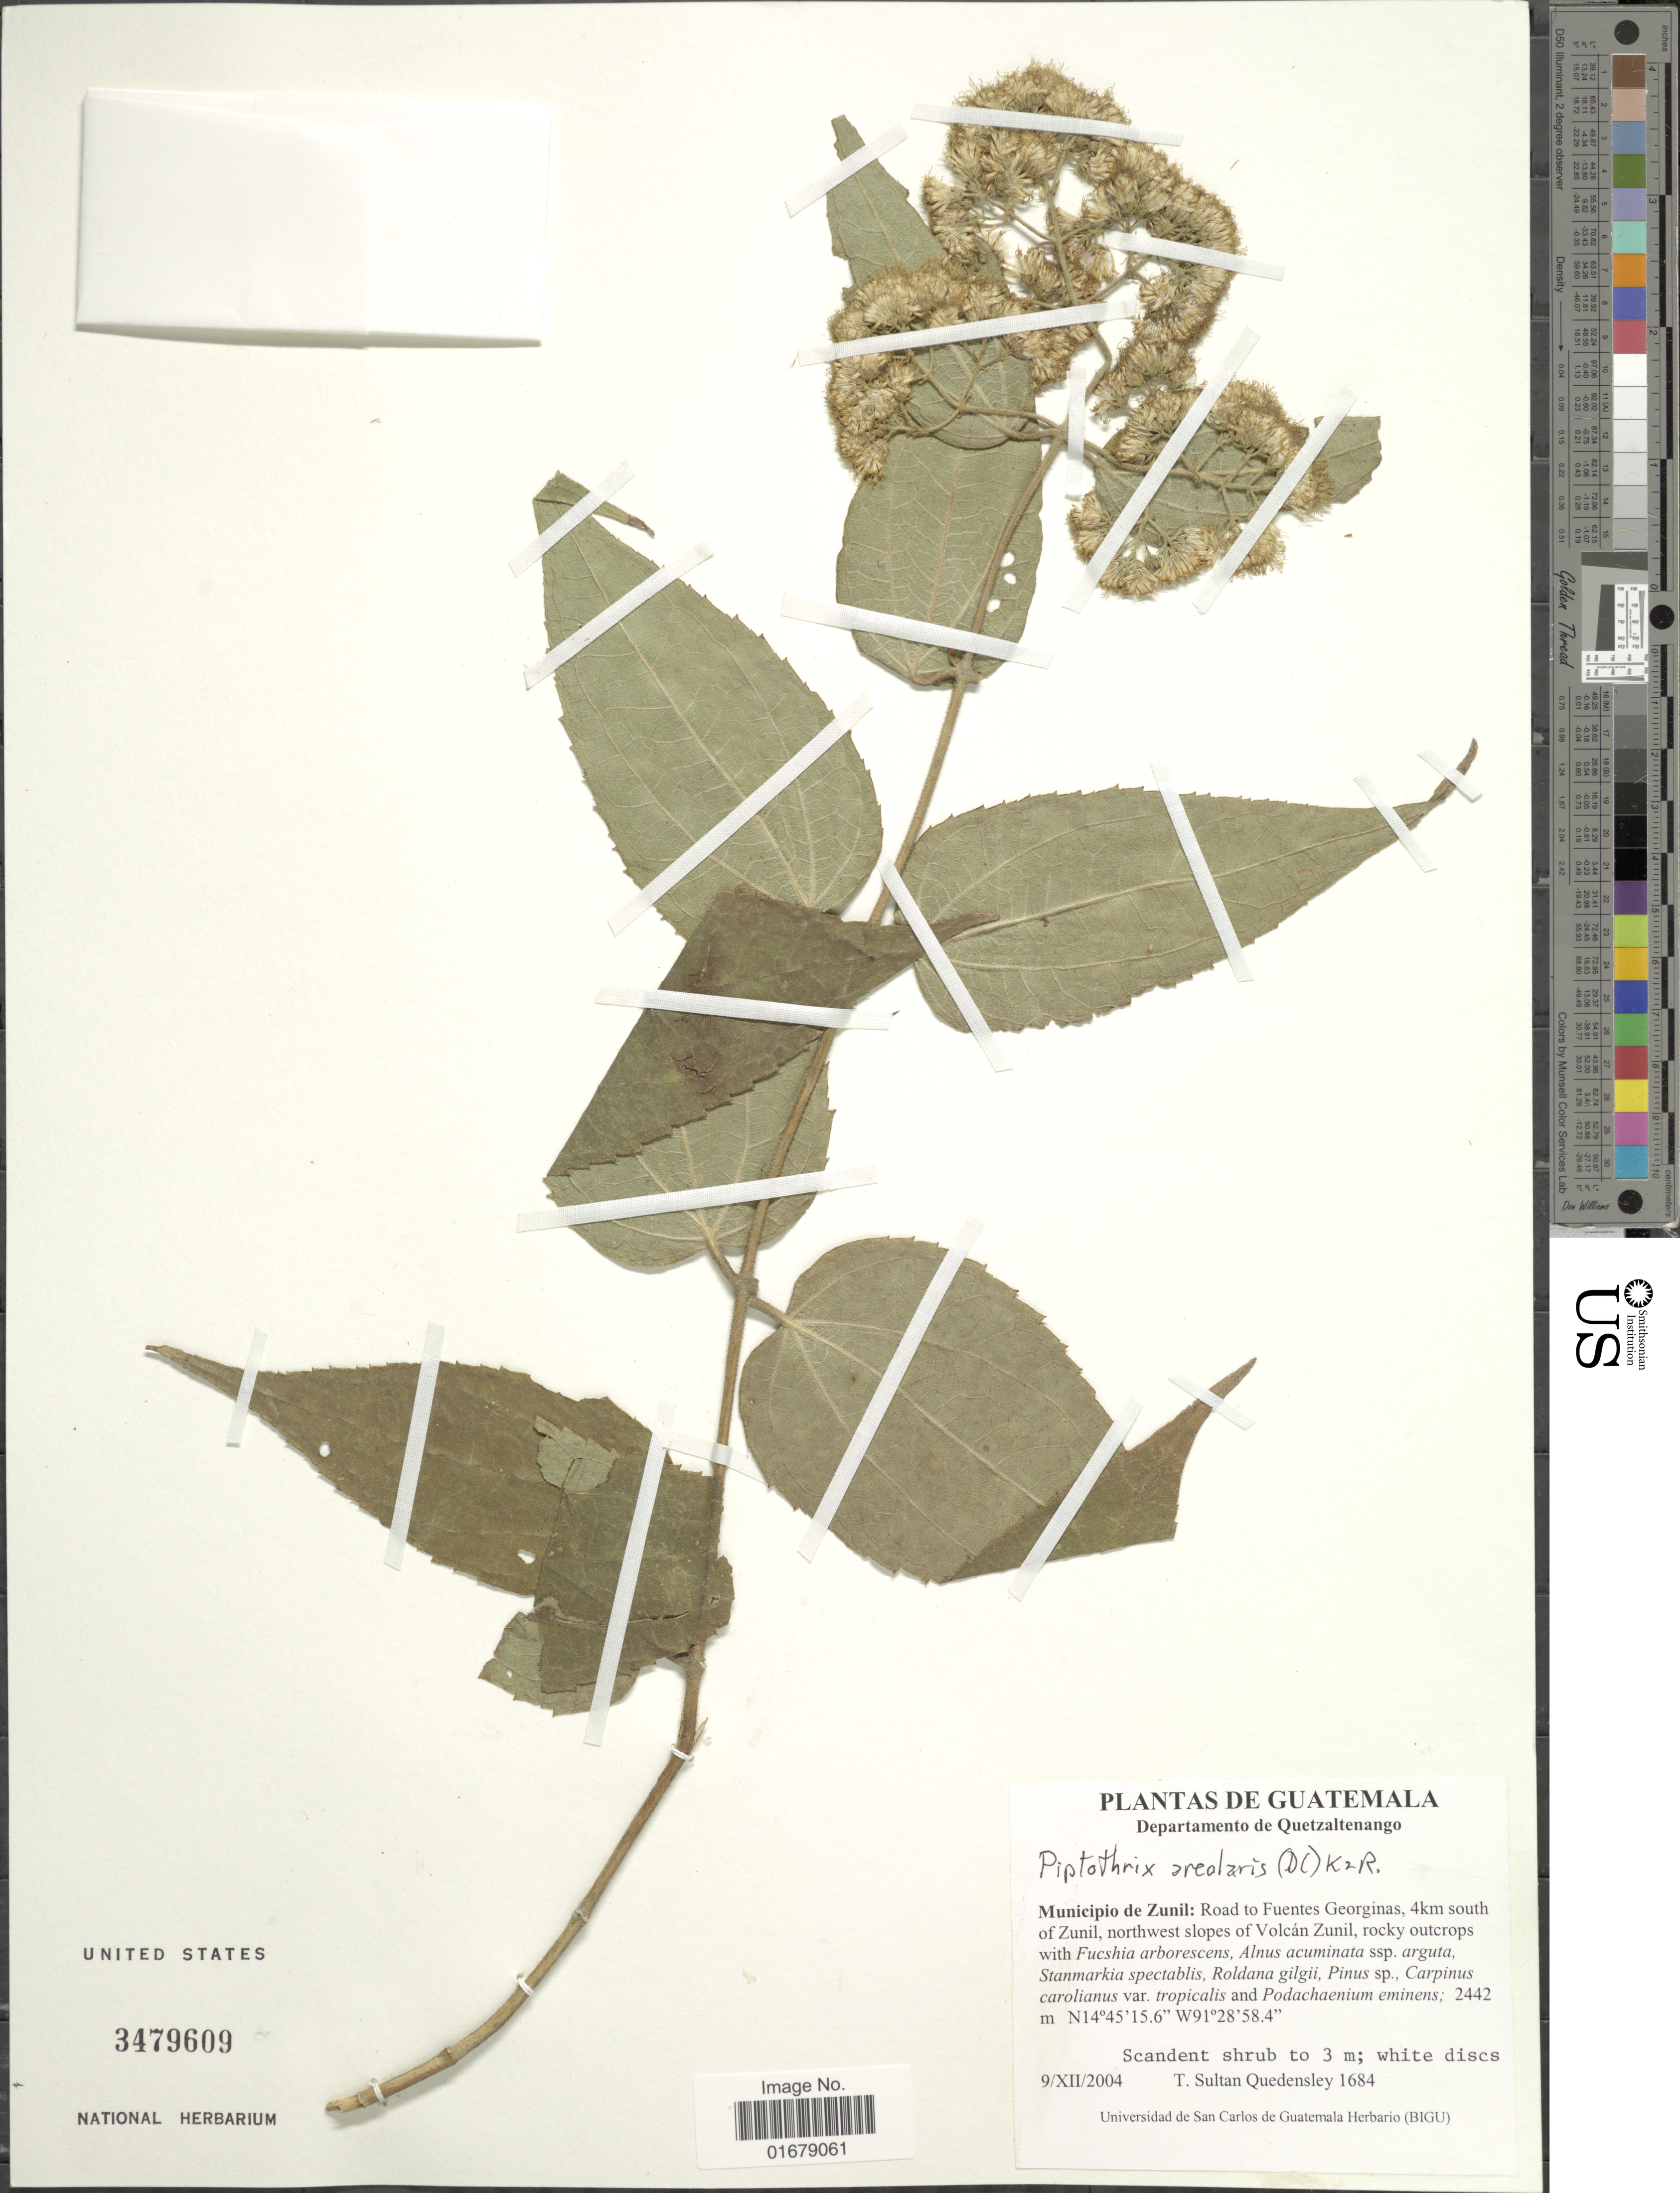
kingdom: Plantae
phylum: Tracheophyta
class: Magnoliopsida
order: Asterales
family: Asteraceae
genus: Piptothrix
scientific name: Piptothrix areolaris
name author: (DC.) R.M. King & H. Rob.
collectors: T. S. Quedensley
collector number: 1684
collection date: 2004-12-09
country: Guatemala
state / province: Quetzaltenango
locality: Guatemala. Departamento de Quetaltenango. Municipio de Zunil: Road to Fuentes Georginas, 4km south of Zunil, northwest slopes of Volcan Zunil, rocky outcrops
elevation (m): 2442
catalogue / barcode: US 3479609